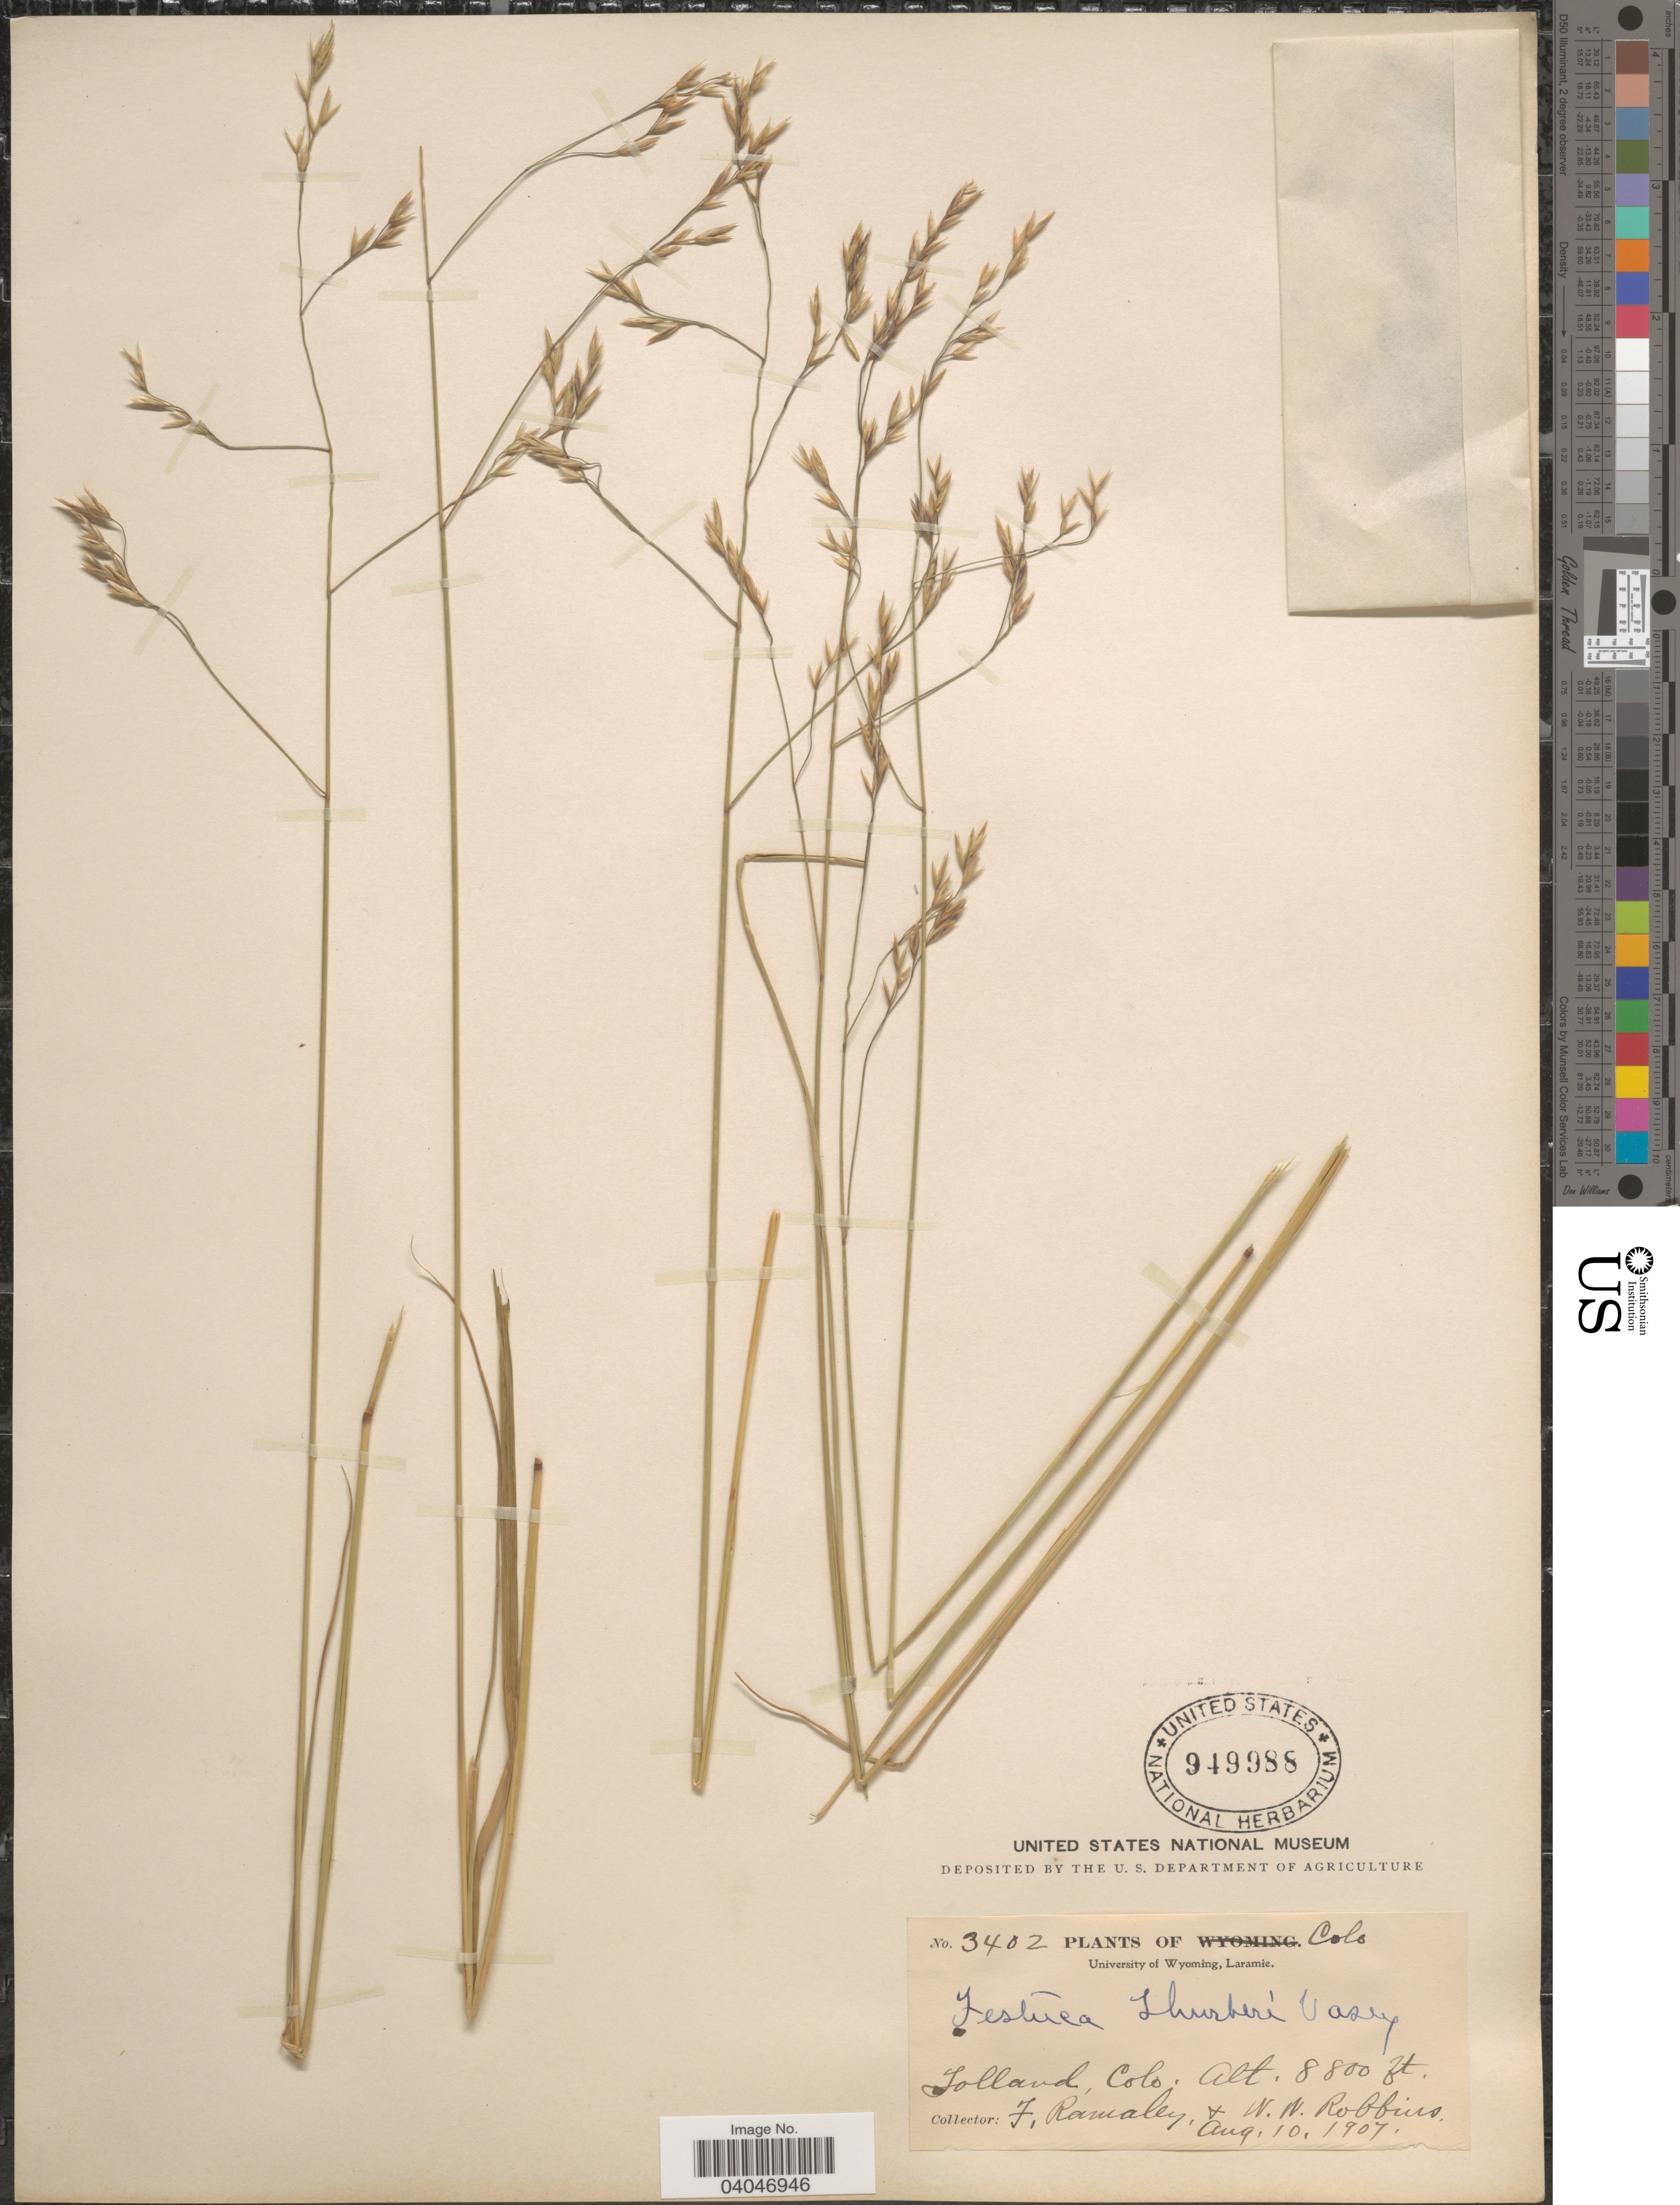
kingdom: Plantae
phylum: Tracheophyta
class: Liliopsida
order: Poales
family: Poaceae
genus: Festuca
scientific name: Festuca thurberi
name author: Vasey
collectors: F. Ramaley & W. Robbins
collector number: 3402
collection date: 1907-08-10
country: United States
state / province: Colorado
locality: Tolland.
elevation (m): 2682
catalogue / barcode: US 949988